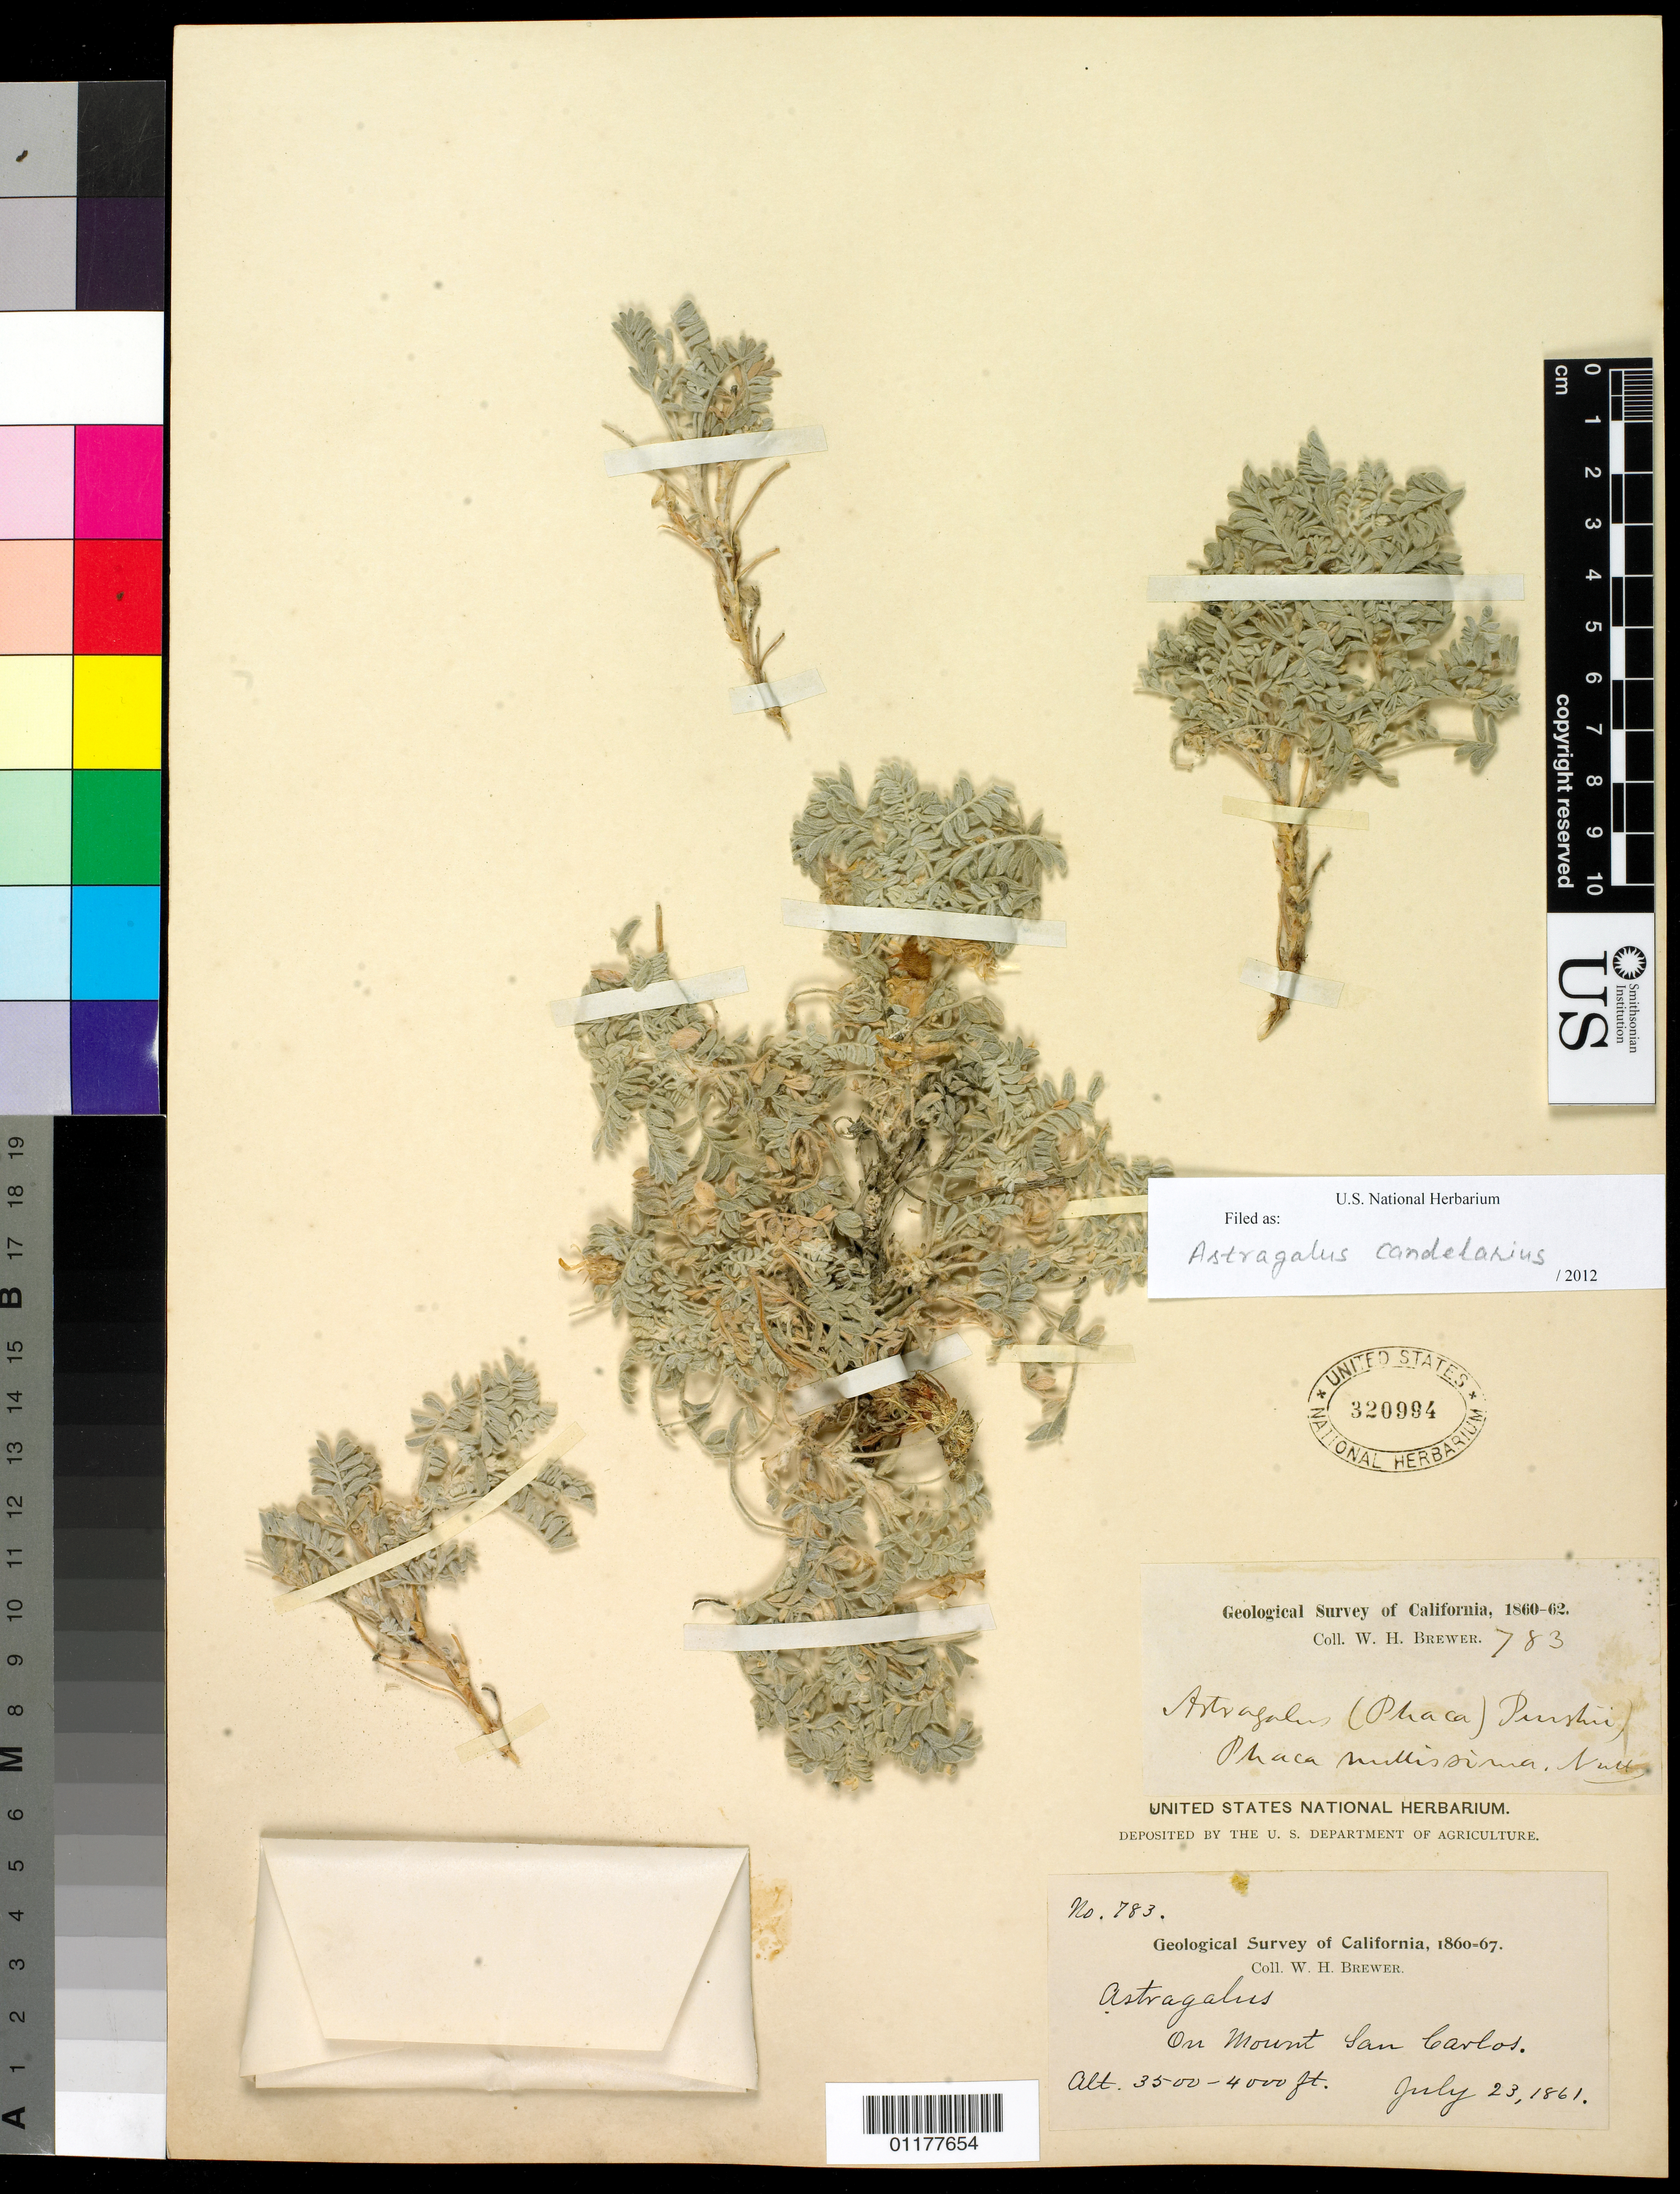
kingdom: Plantae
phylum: Tracheophyta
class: Magnoliopsida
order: Fabales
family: Fabaceae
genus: Astragalus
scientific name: Astragalus candelarius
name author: E. Sheld.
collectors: W. H. Brewer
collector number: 783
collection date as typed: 23 Jul 1861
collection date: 1861-07-23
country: United States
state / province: California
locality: On mount San Carlos.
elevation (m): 1067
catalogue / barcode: US 320994